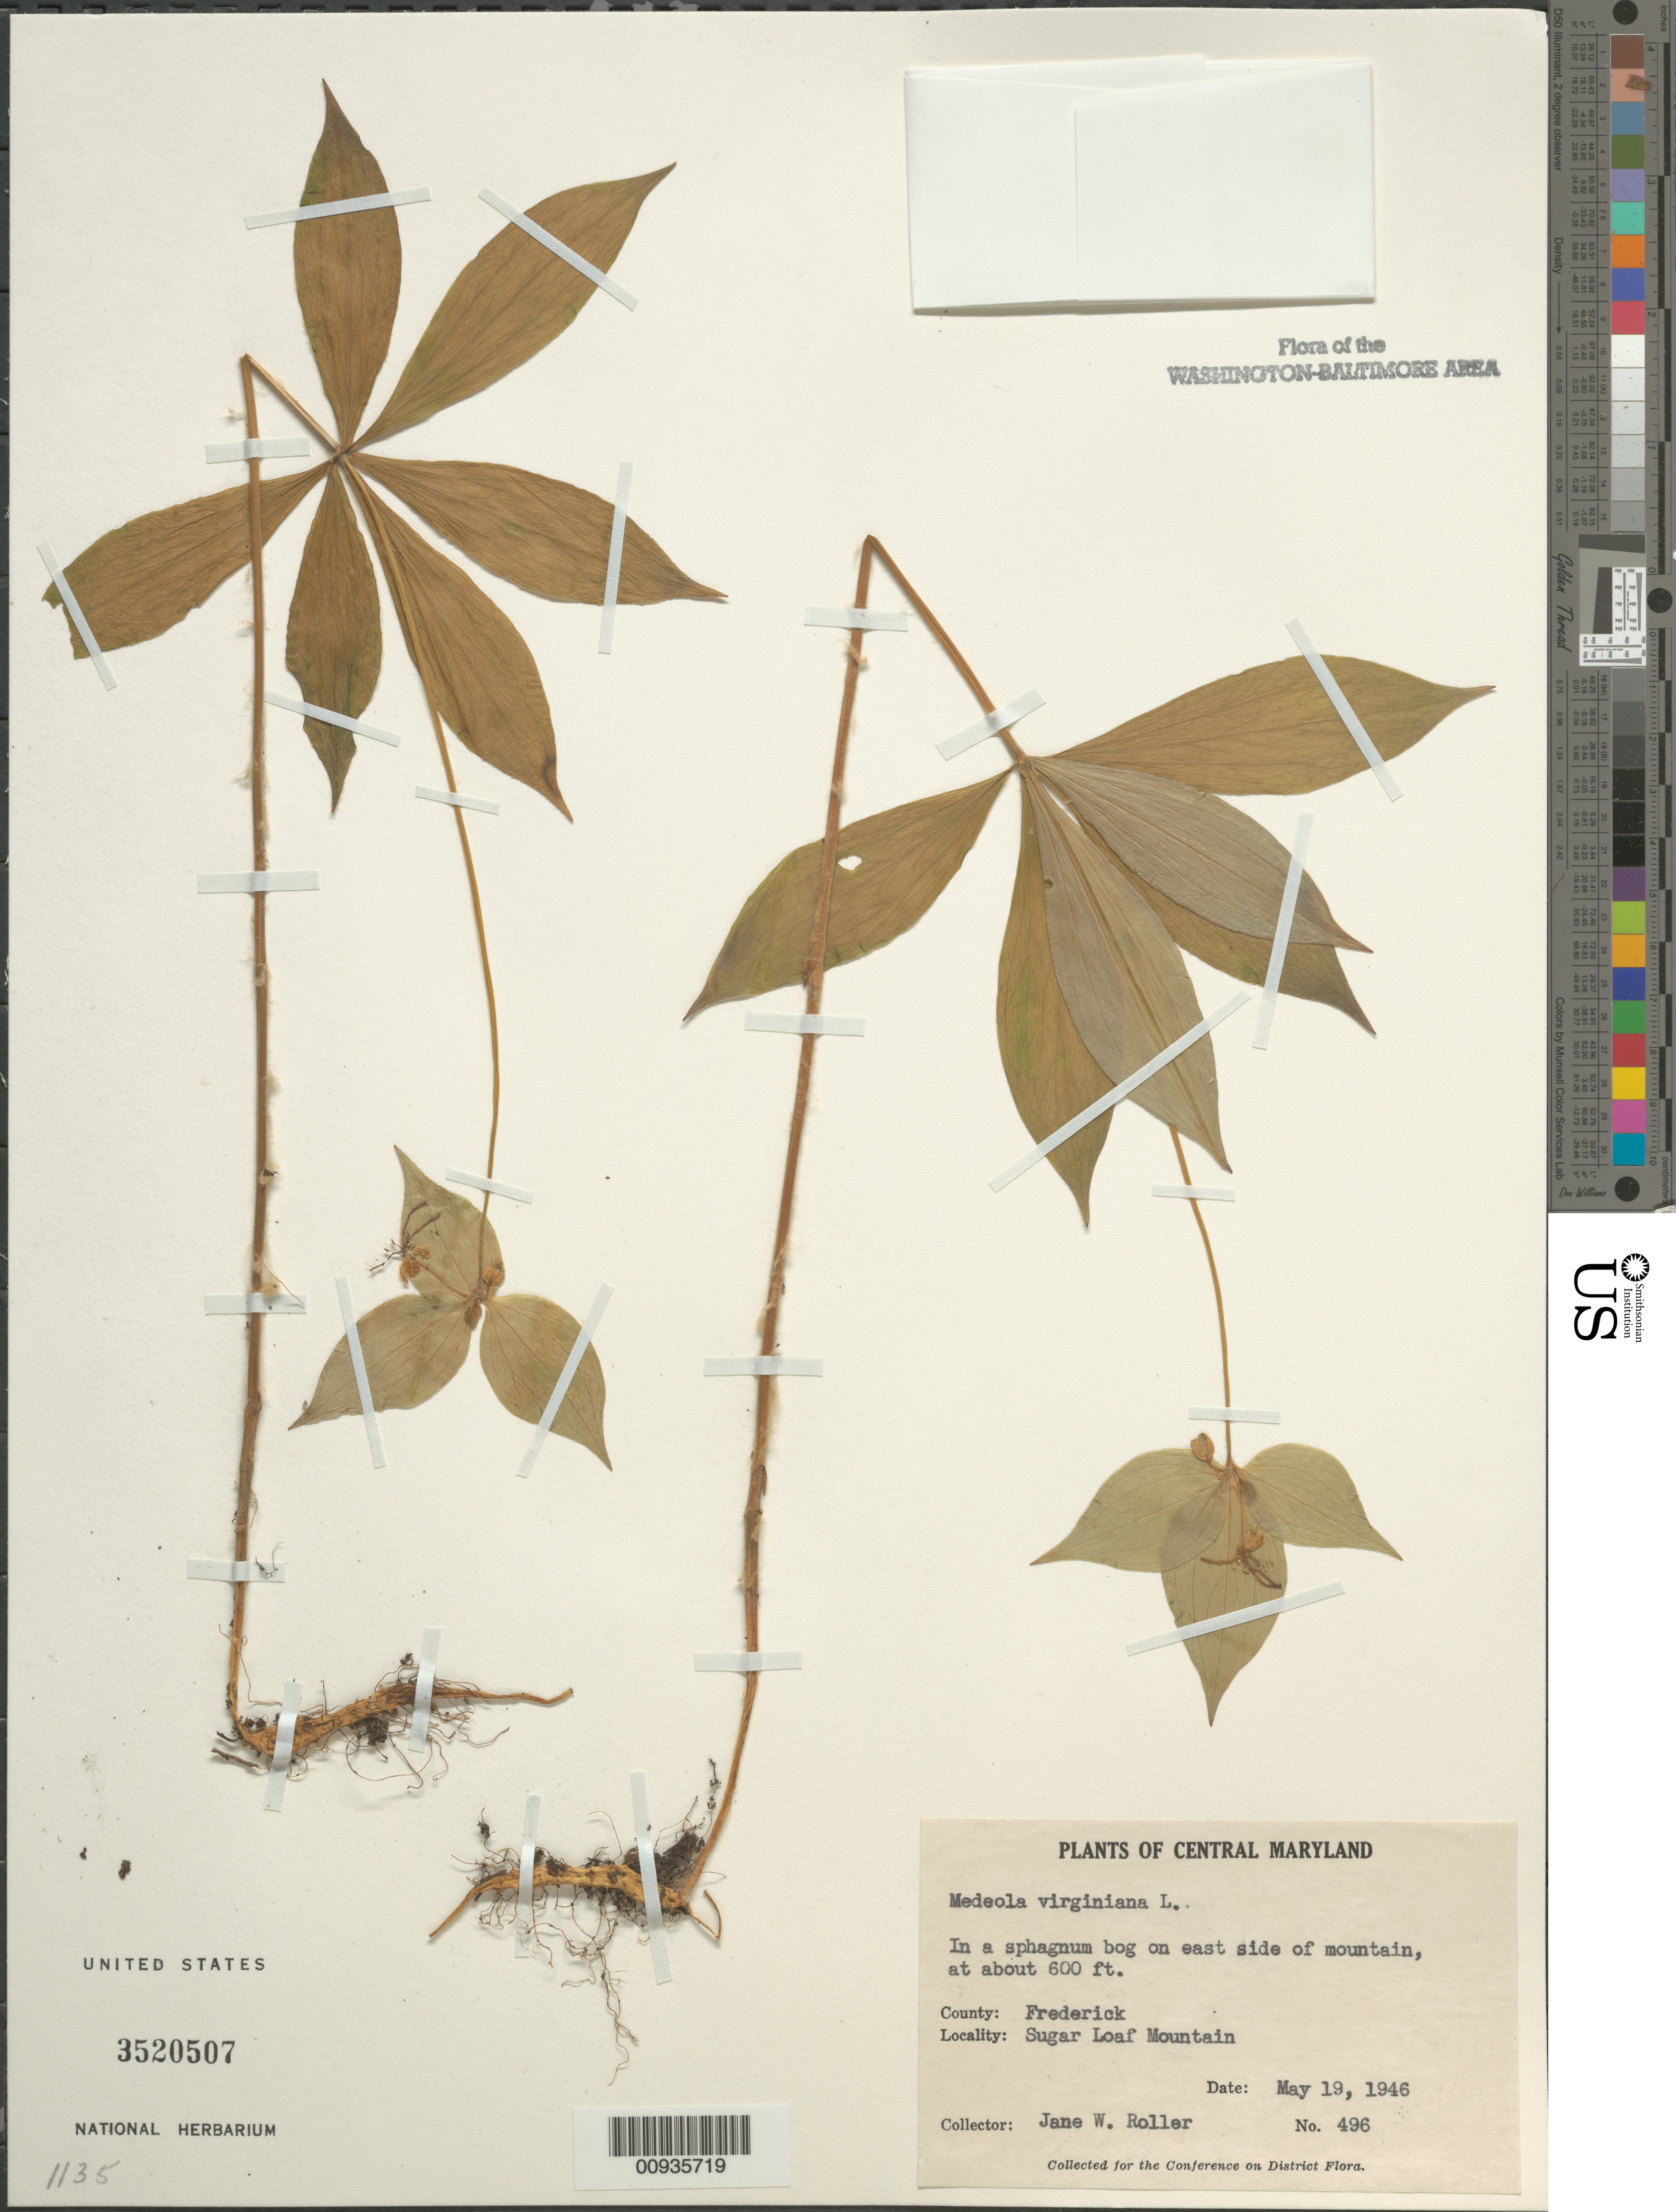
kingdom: Plantae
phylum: Tracheophyta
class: Liliopsida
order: Liliales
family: Liliaceae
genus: Medeola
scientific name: Medeola virginiana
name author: (L.) Desf.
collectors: J. W. Roller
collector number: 496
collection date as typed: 19 May 1946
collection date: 1946-05-19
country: United States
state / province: Maryland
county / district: Frederick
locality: Sugar Loaf Mountain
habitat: In a sphagnum bog on east side of mountain.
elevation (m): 183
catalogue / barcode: US 3520507